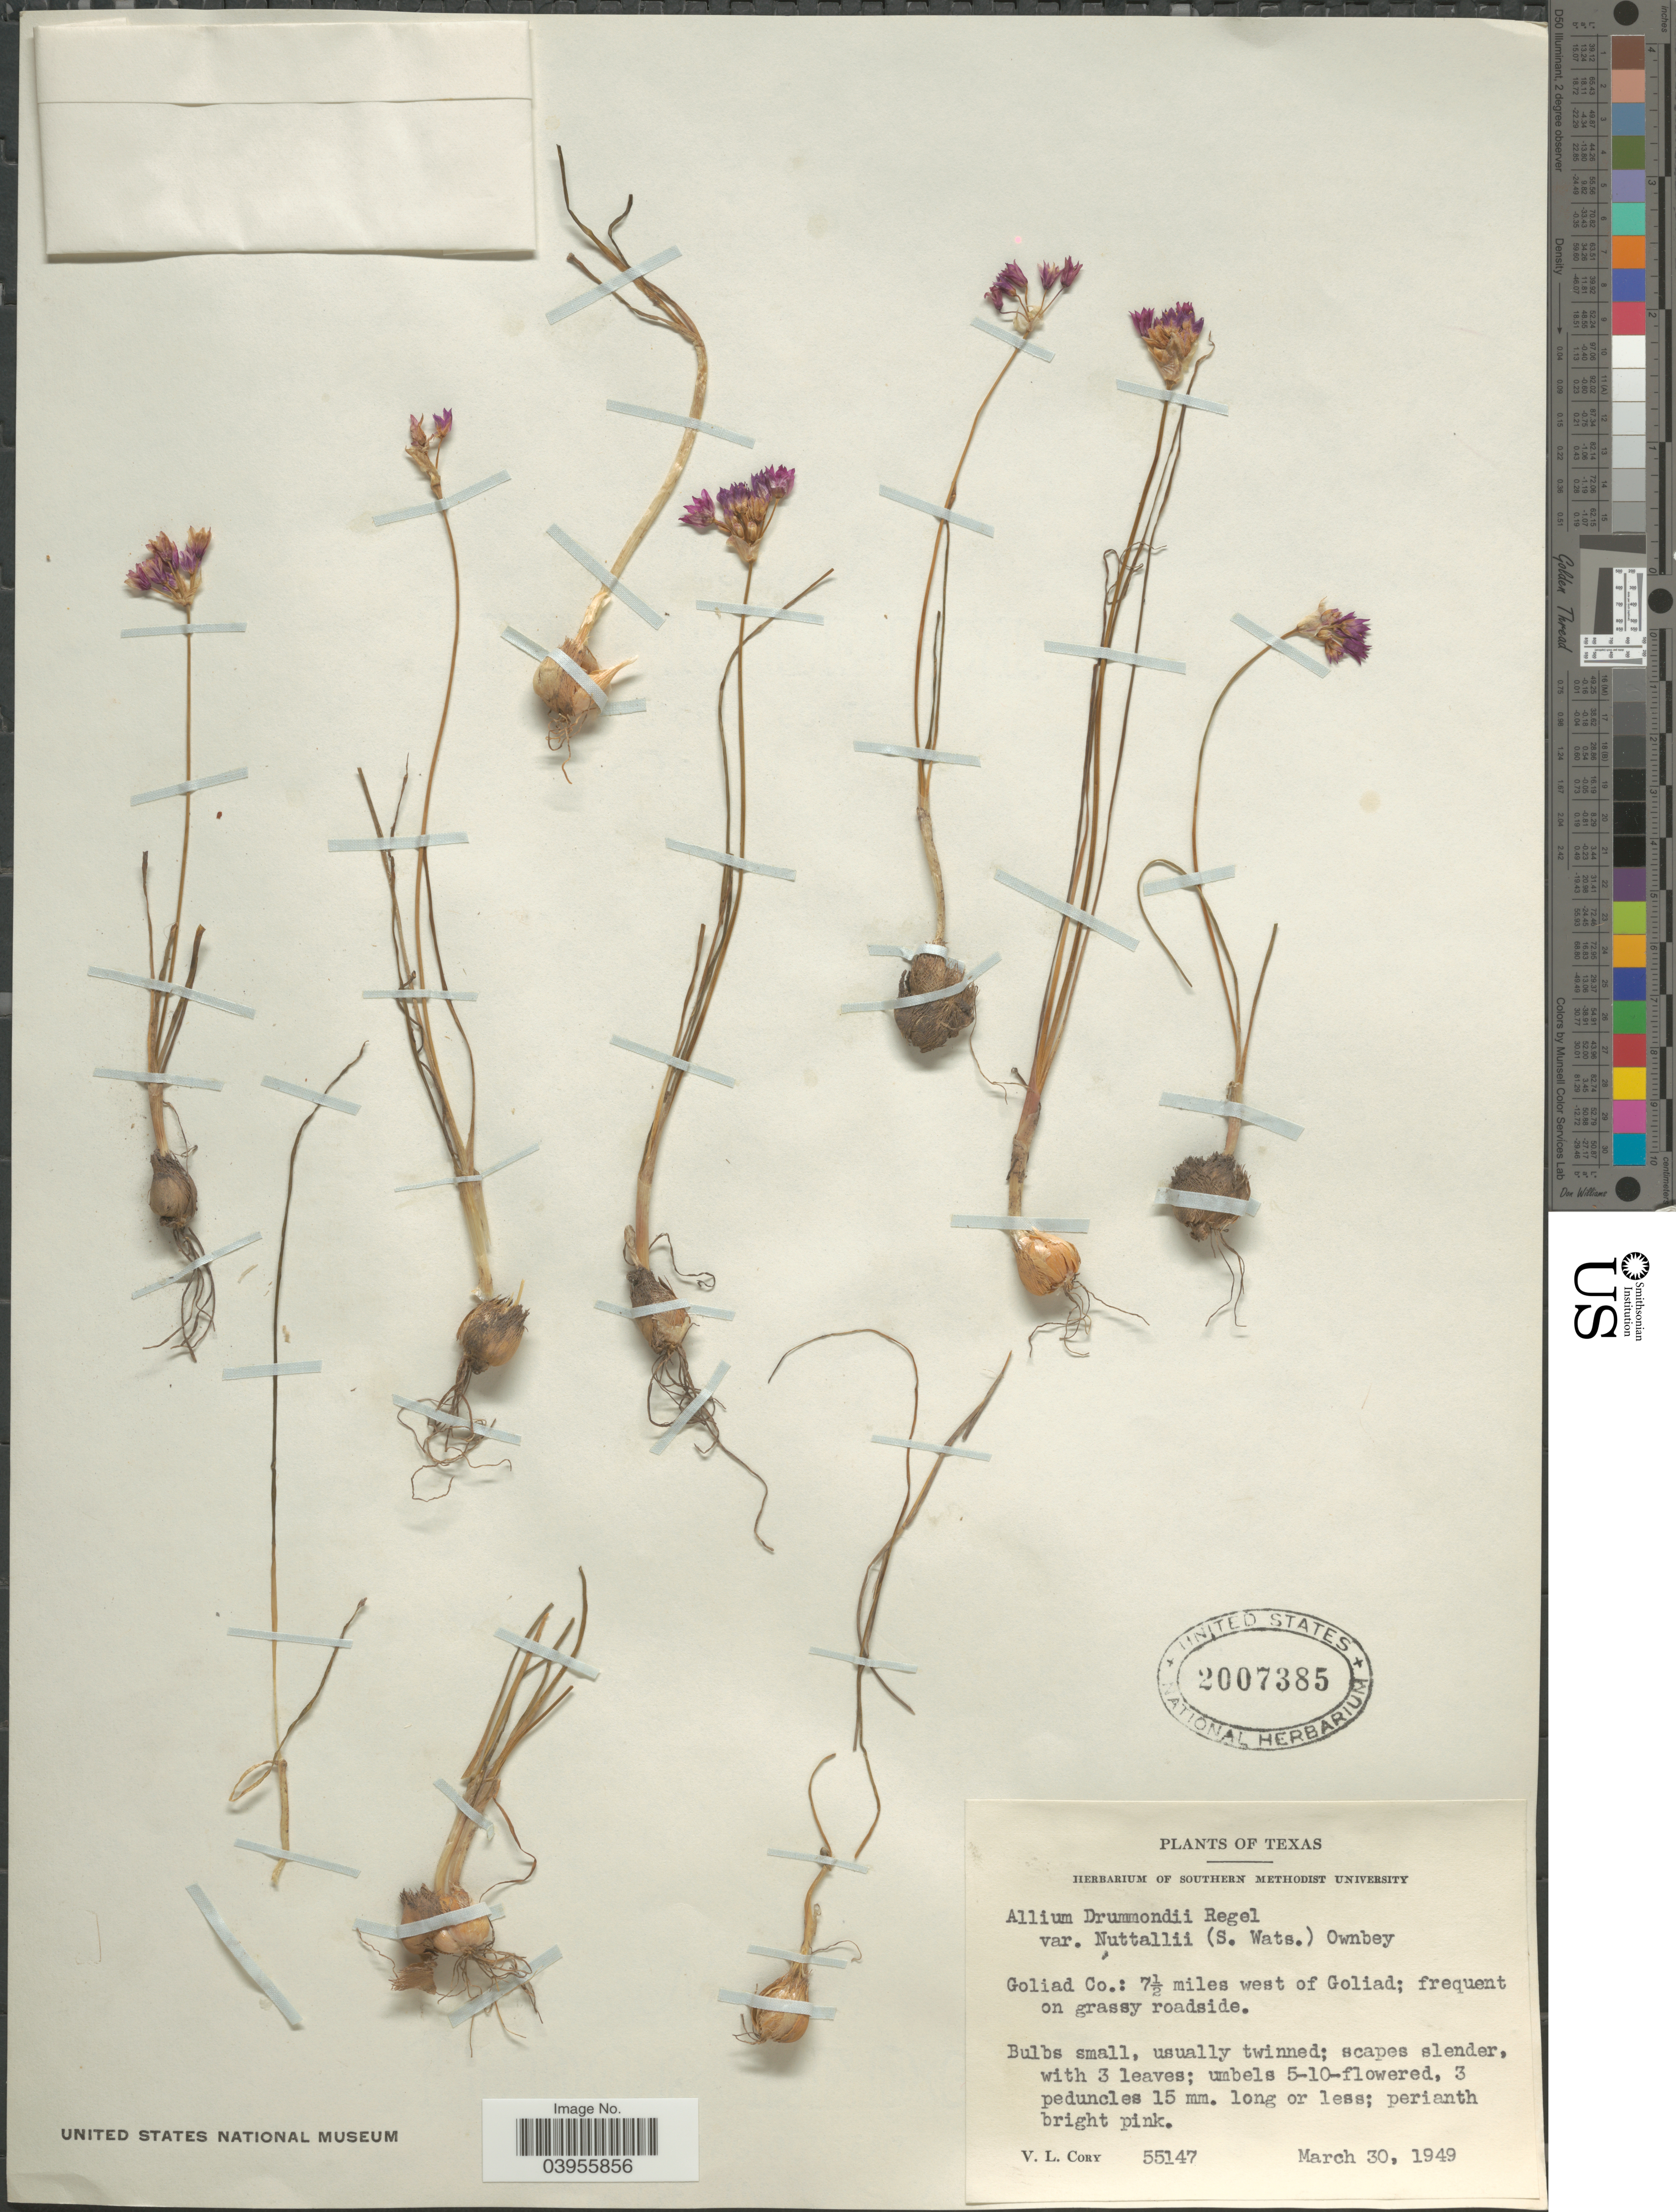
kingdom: Plantae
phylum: Tracheophyta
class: Liliopsida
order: Asparagales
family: Amaryllidaceae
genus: Allium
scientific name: Allium drummondii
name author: Regel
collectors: V. Cory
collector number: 55147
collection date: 1949-03-30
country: United States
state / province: Texas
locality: Goliad Co.: 7½ miles west of Goliad; frequent on grassy roadside.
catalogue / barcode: US 2007385